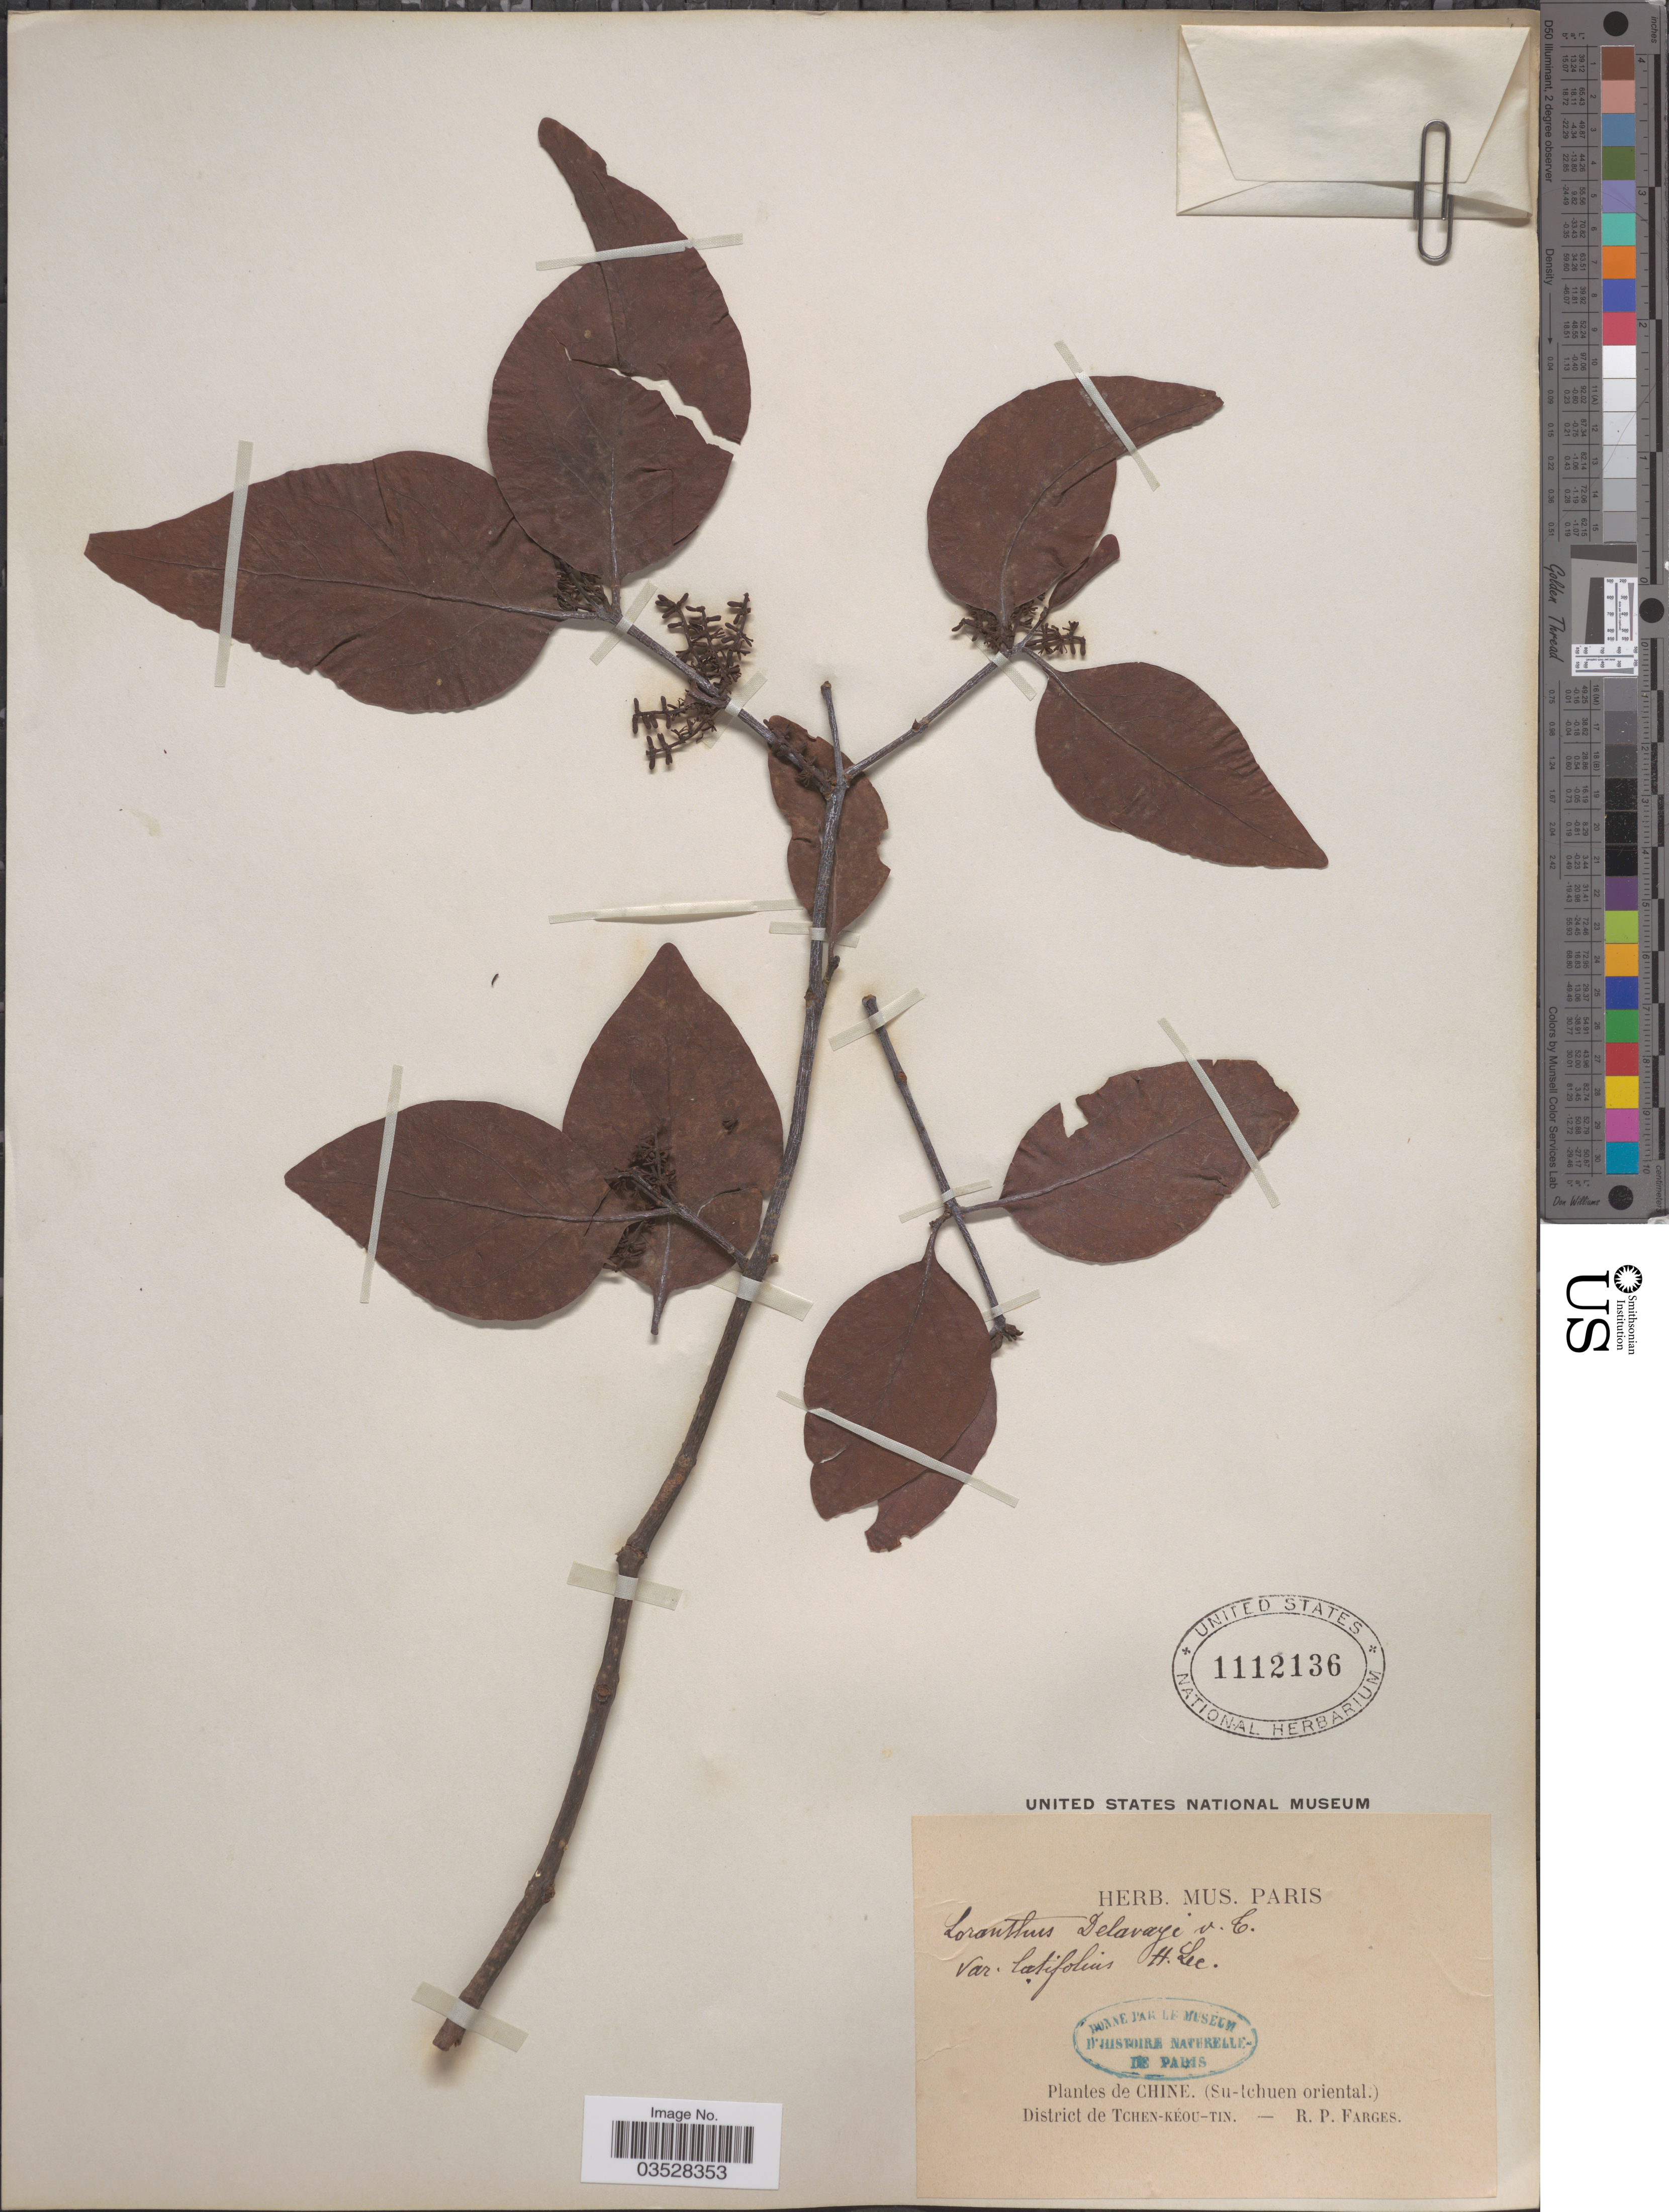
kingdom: Plantae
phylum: Tracheophyta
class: Magnoliopsida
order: Santalales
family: Loranthaceae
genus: Loranthus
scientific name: Loranthus delavayi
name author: Tiegh.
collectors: R. Farges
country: China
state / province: Sichuan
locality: Su-tchuen oriental. District de Tchen-Kéou-Tin.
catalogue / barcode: US 1112136